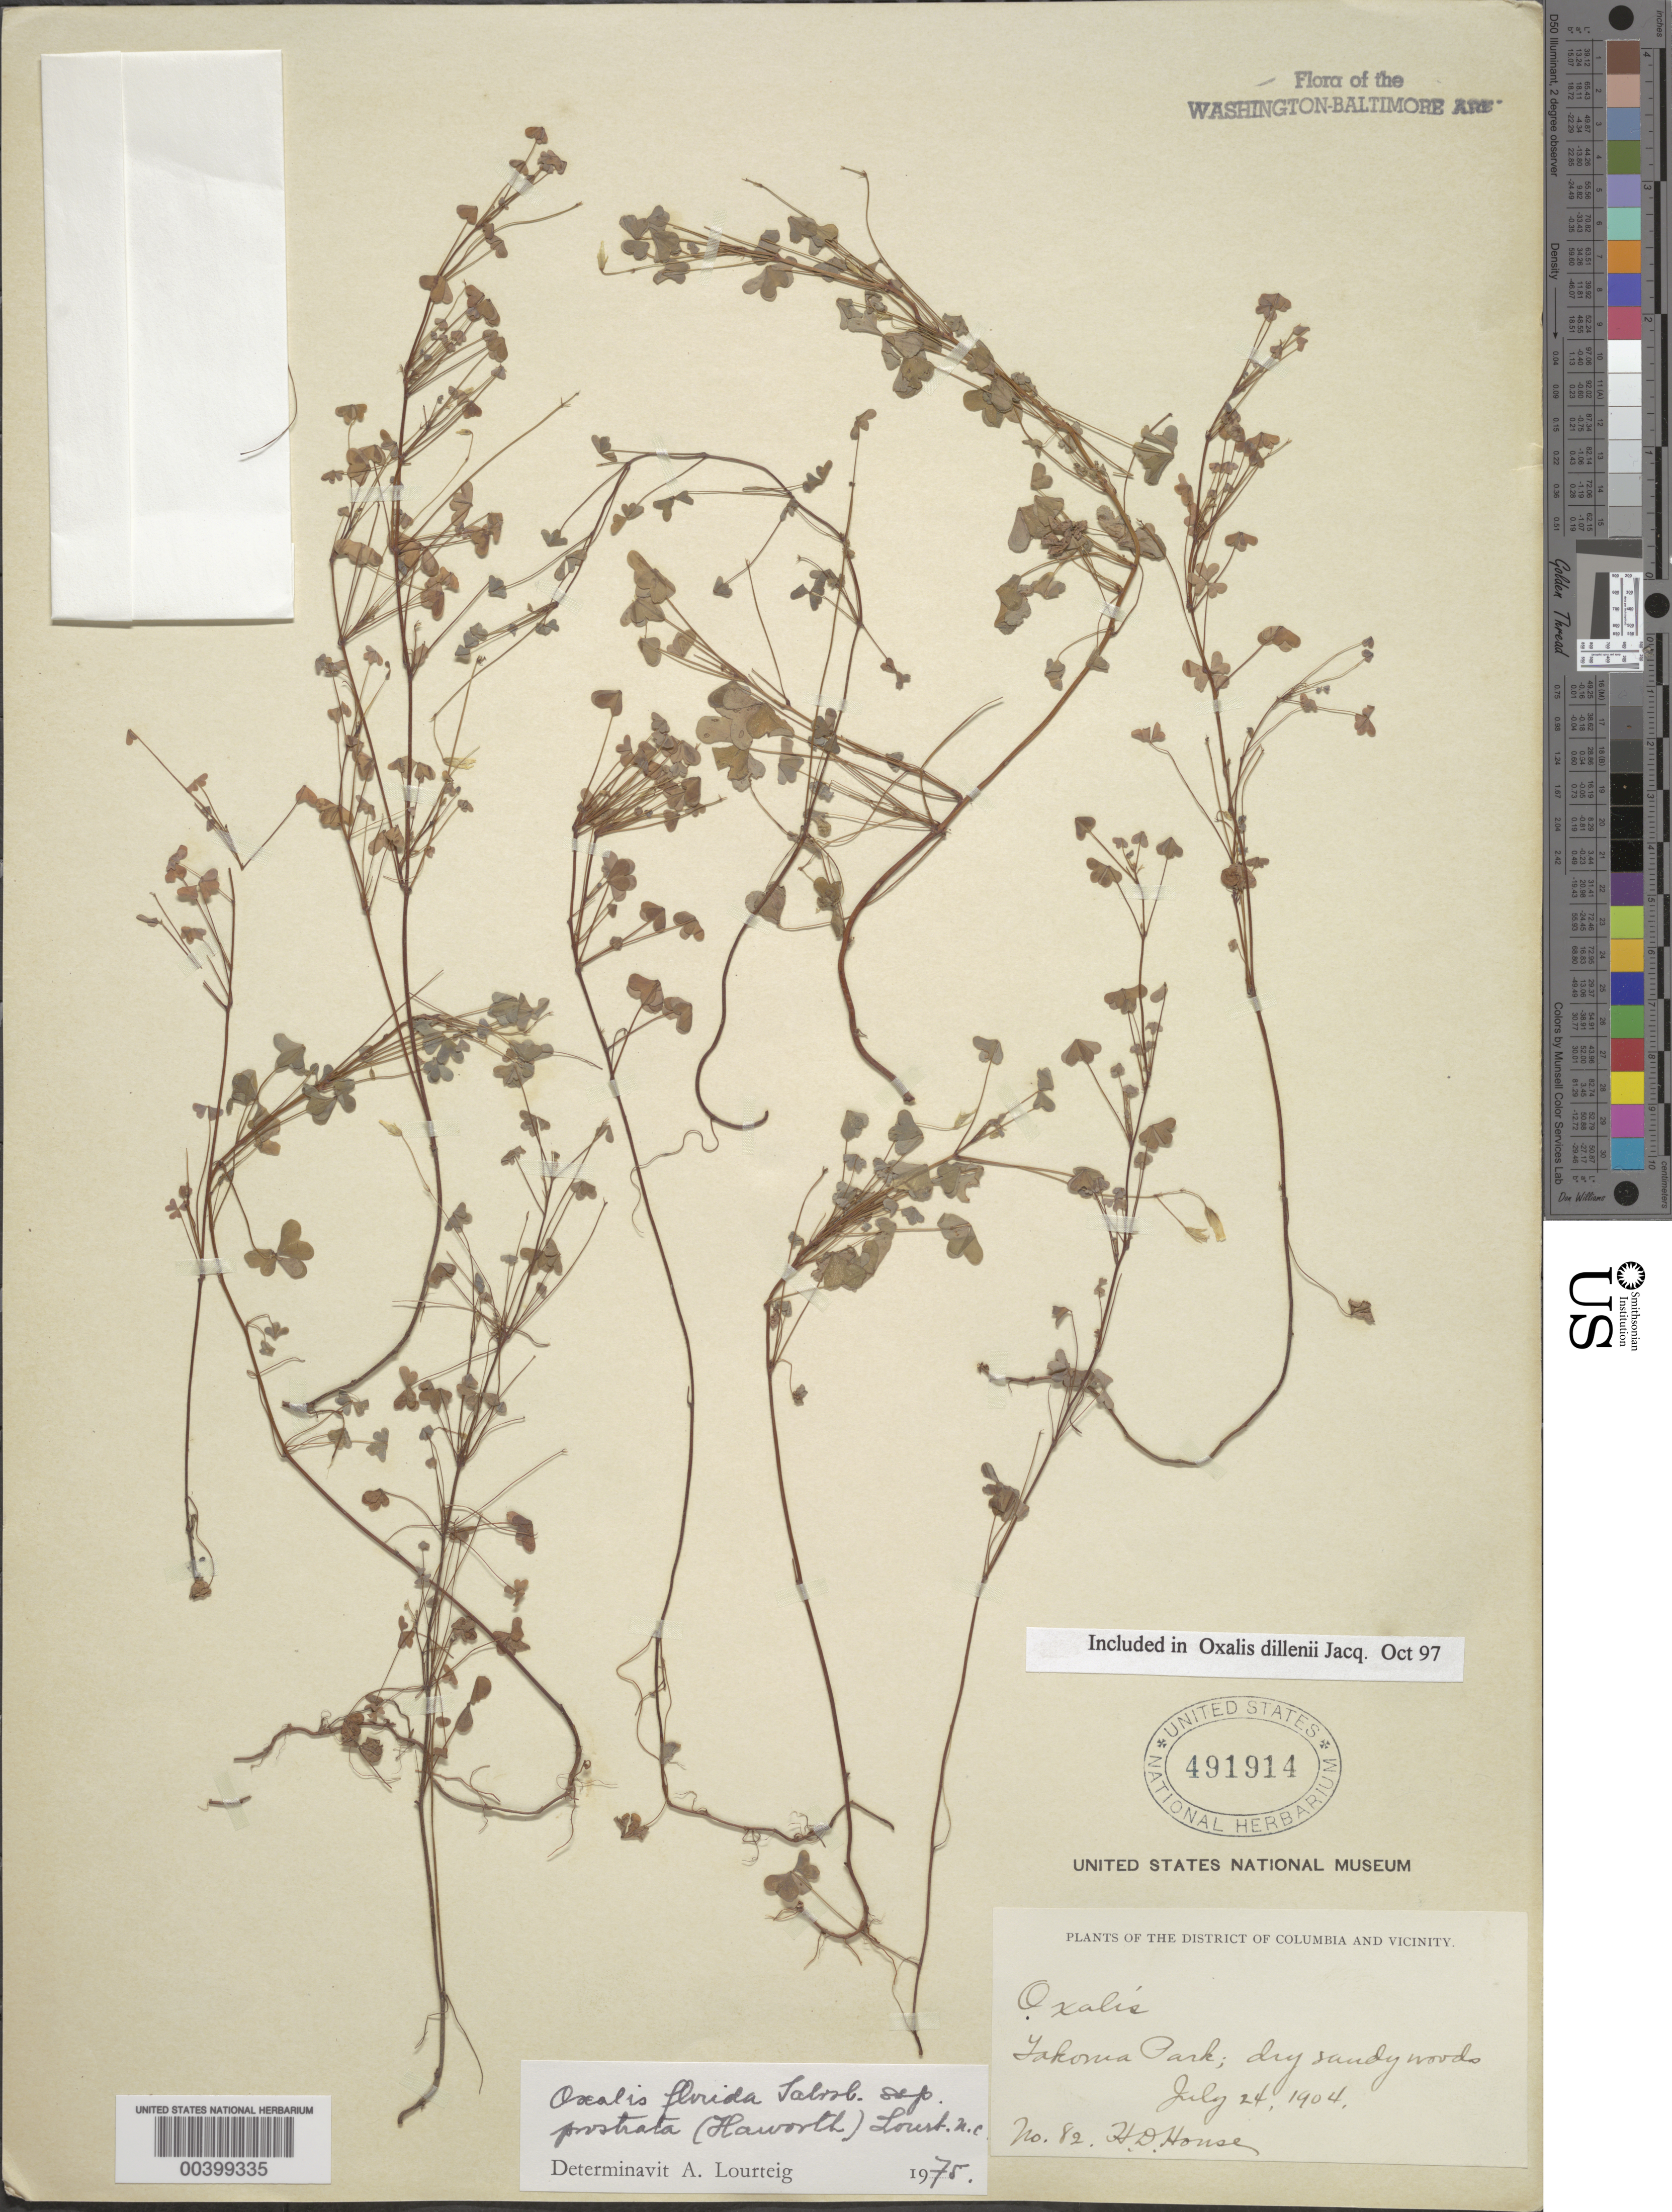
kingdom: Plantae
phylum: Tracheophyta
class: Magnoliopsida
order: Oxalidales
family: Oxalidaceae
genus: Oxalis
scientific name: Oxalis dillenii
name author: Jacq.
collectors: H. D. House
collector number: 82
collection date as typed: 24 Jul 1904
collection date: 1904-07-24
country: United States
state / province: Maryland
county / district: Montgomery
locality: Takoma Park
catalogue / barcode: US 491914